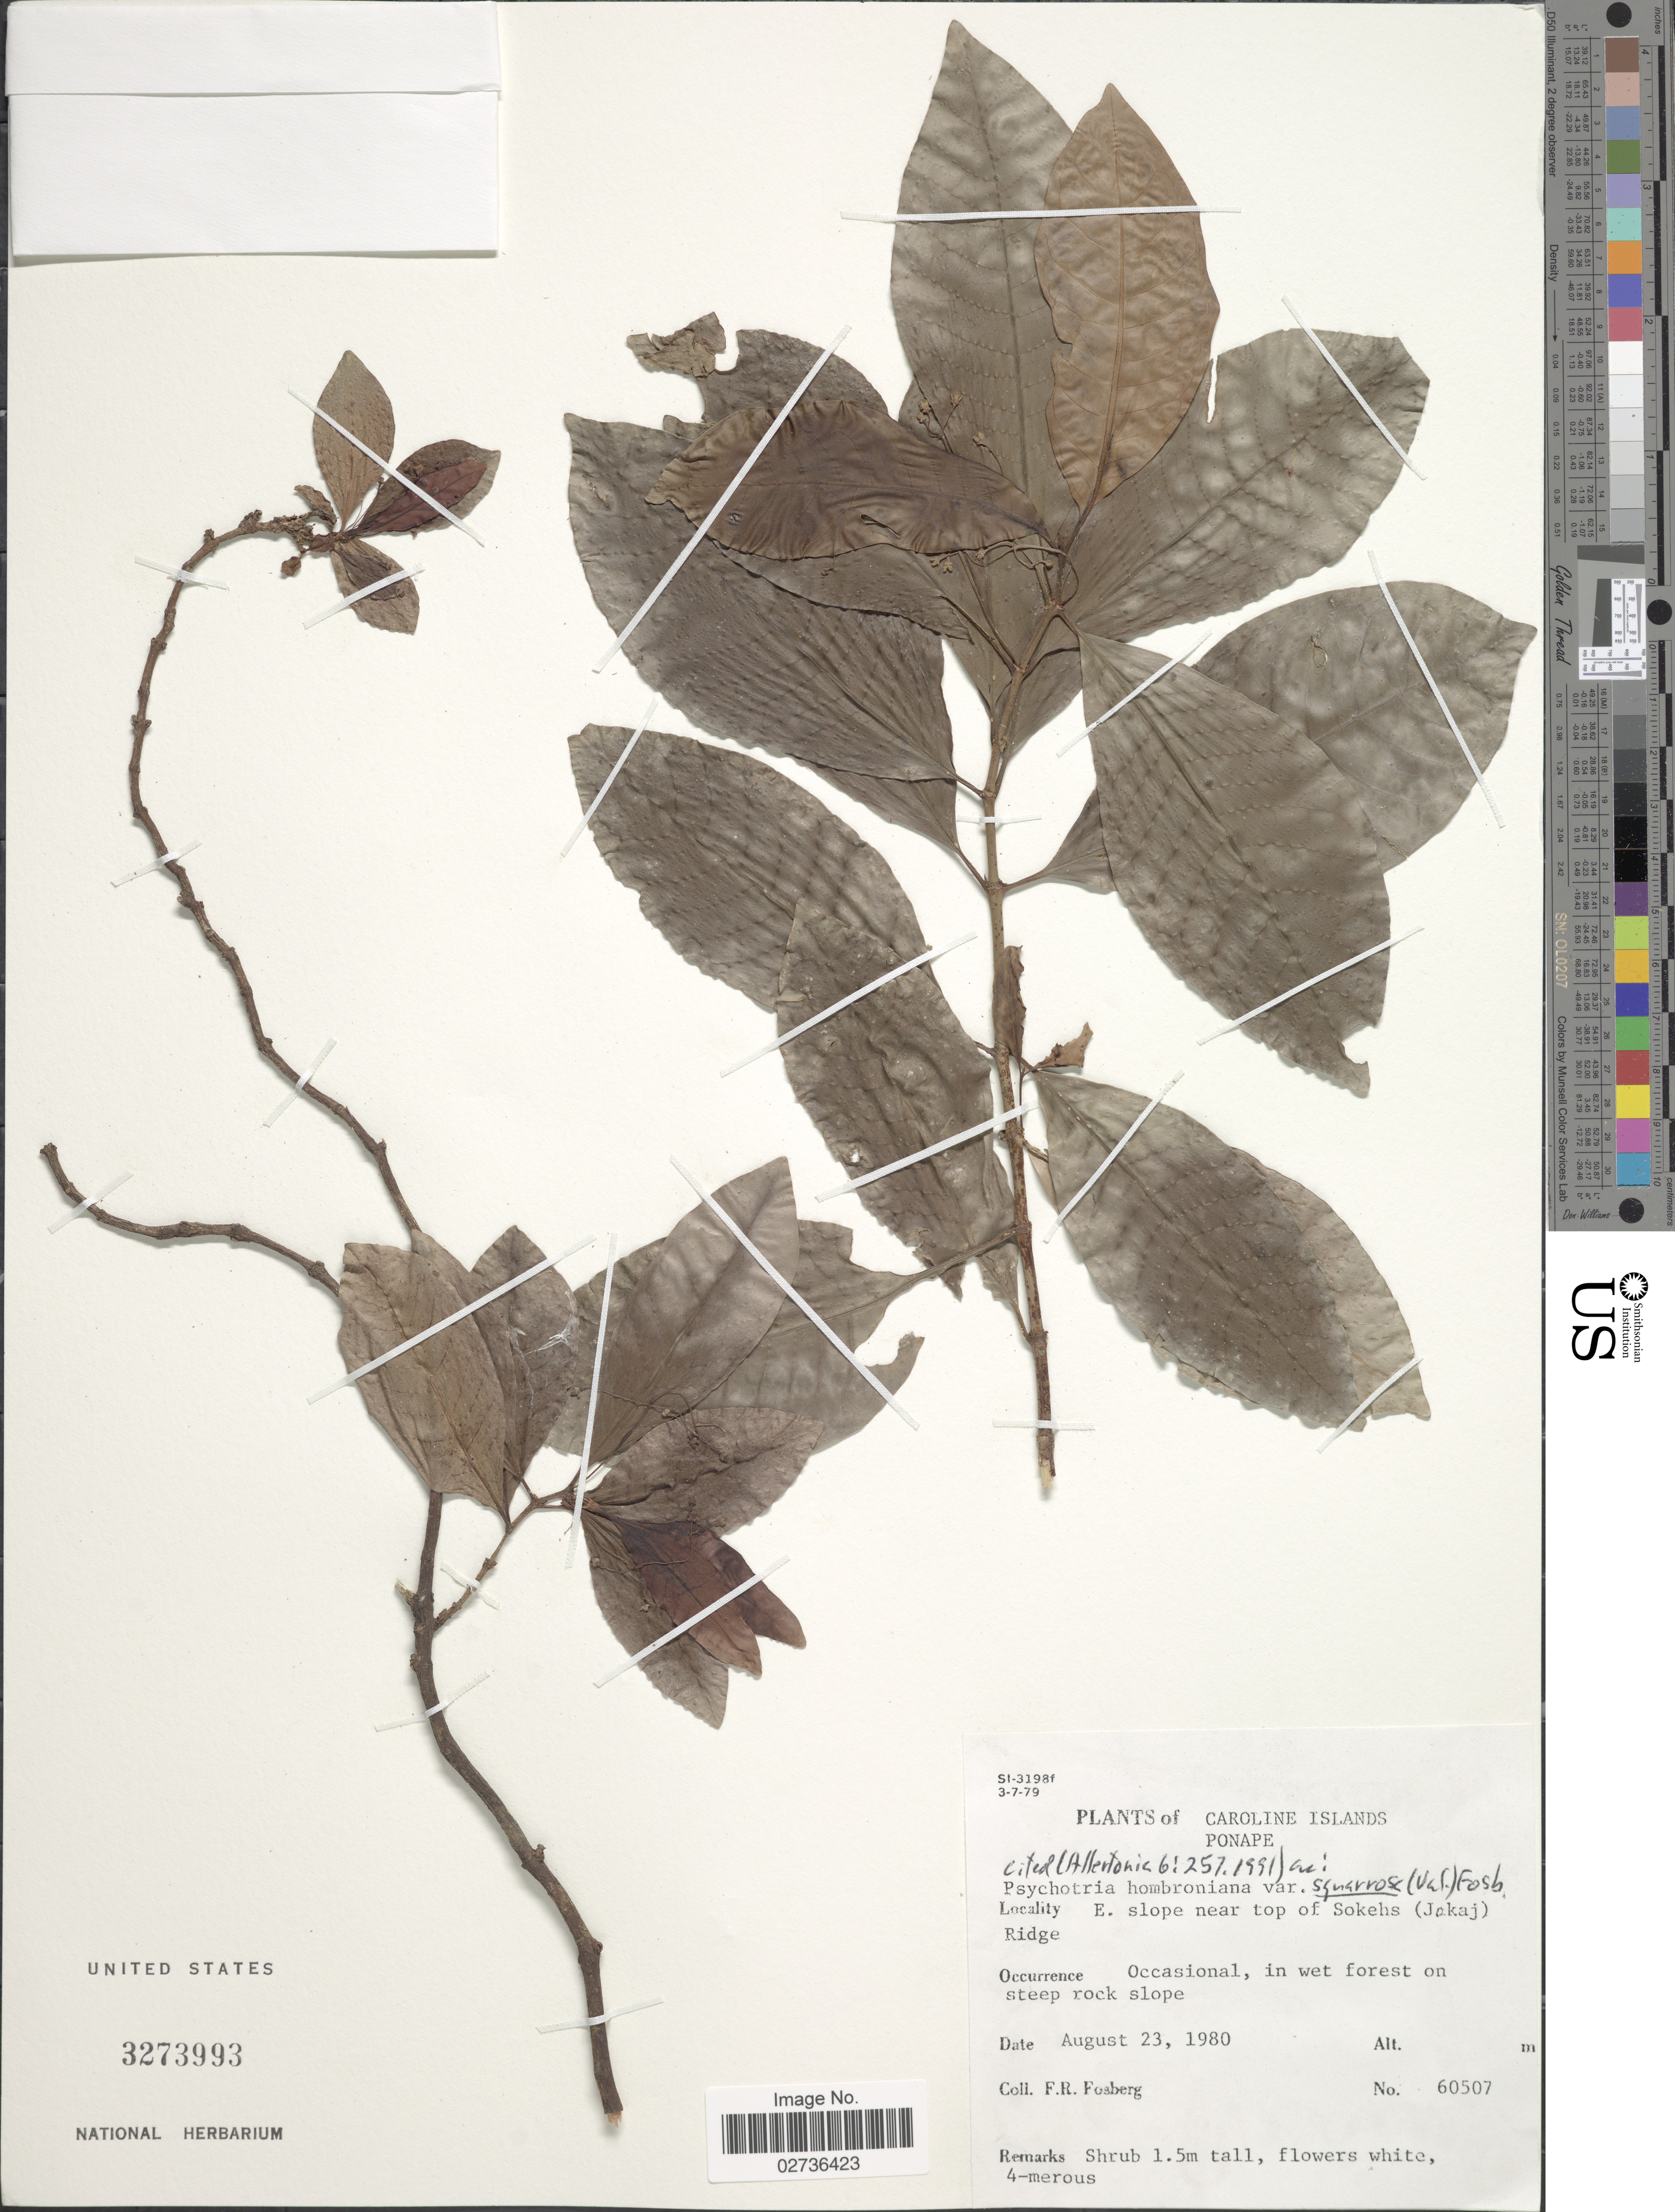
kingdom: Plantae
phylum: Tracheophyta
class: Magnoliopsida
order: Gentianales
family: Rubiaceae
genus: Psychotria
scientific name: Psychotria hombroniana var. squarrosa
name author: (Valeton) Fosberg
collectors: F. R. Fosberg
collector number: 60507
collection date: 1980-08-23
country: Micronesia, Federated States of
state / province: Pohnpei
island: Pohnpei [Ponape]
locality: Caroline Islands, Ponape, E. slope near top of Sokehs (Jakaj) Ridge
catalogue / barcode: US 3273993